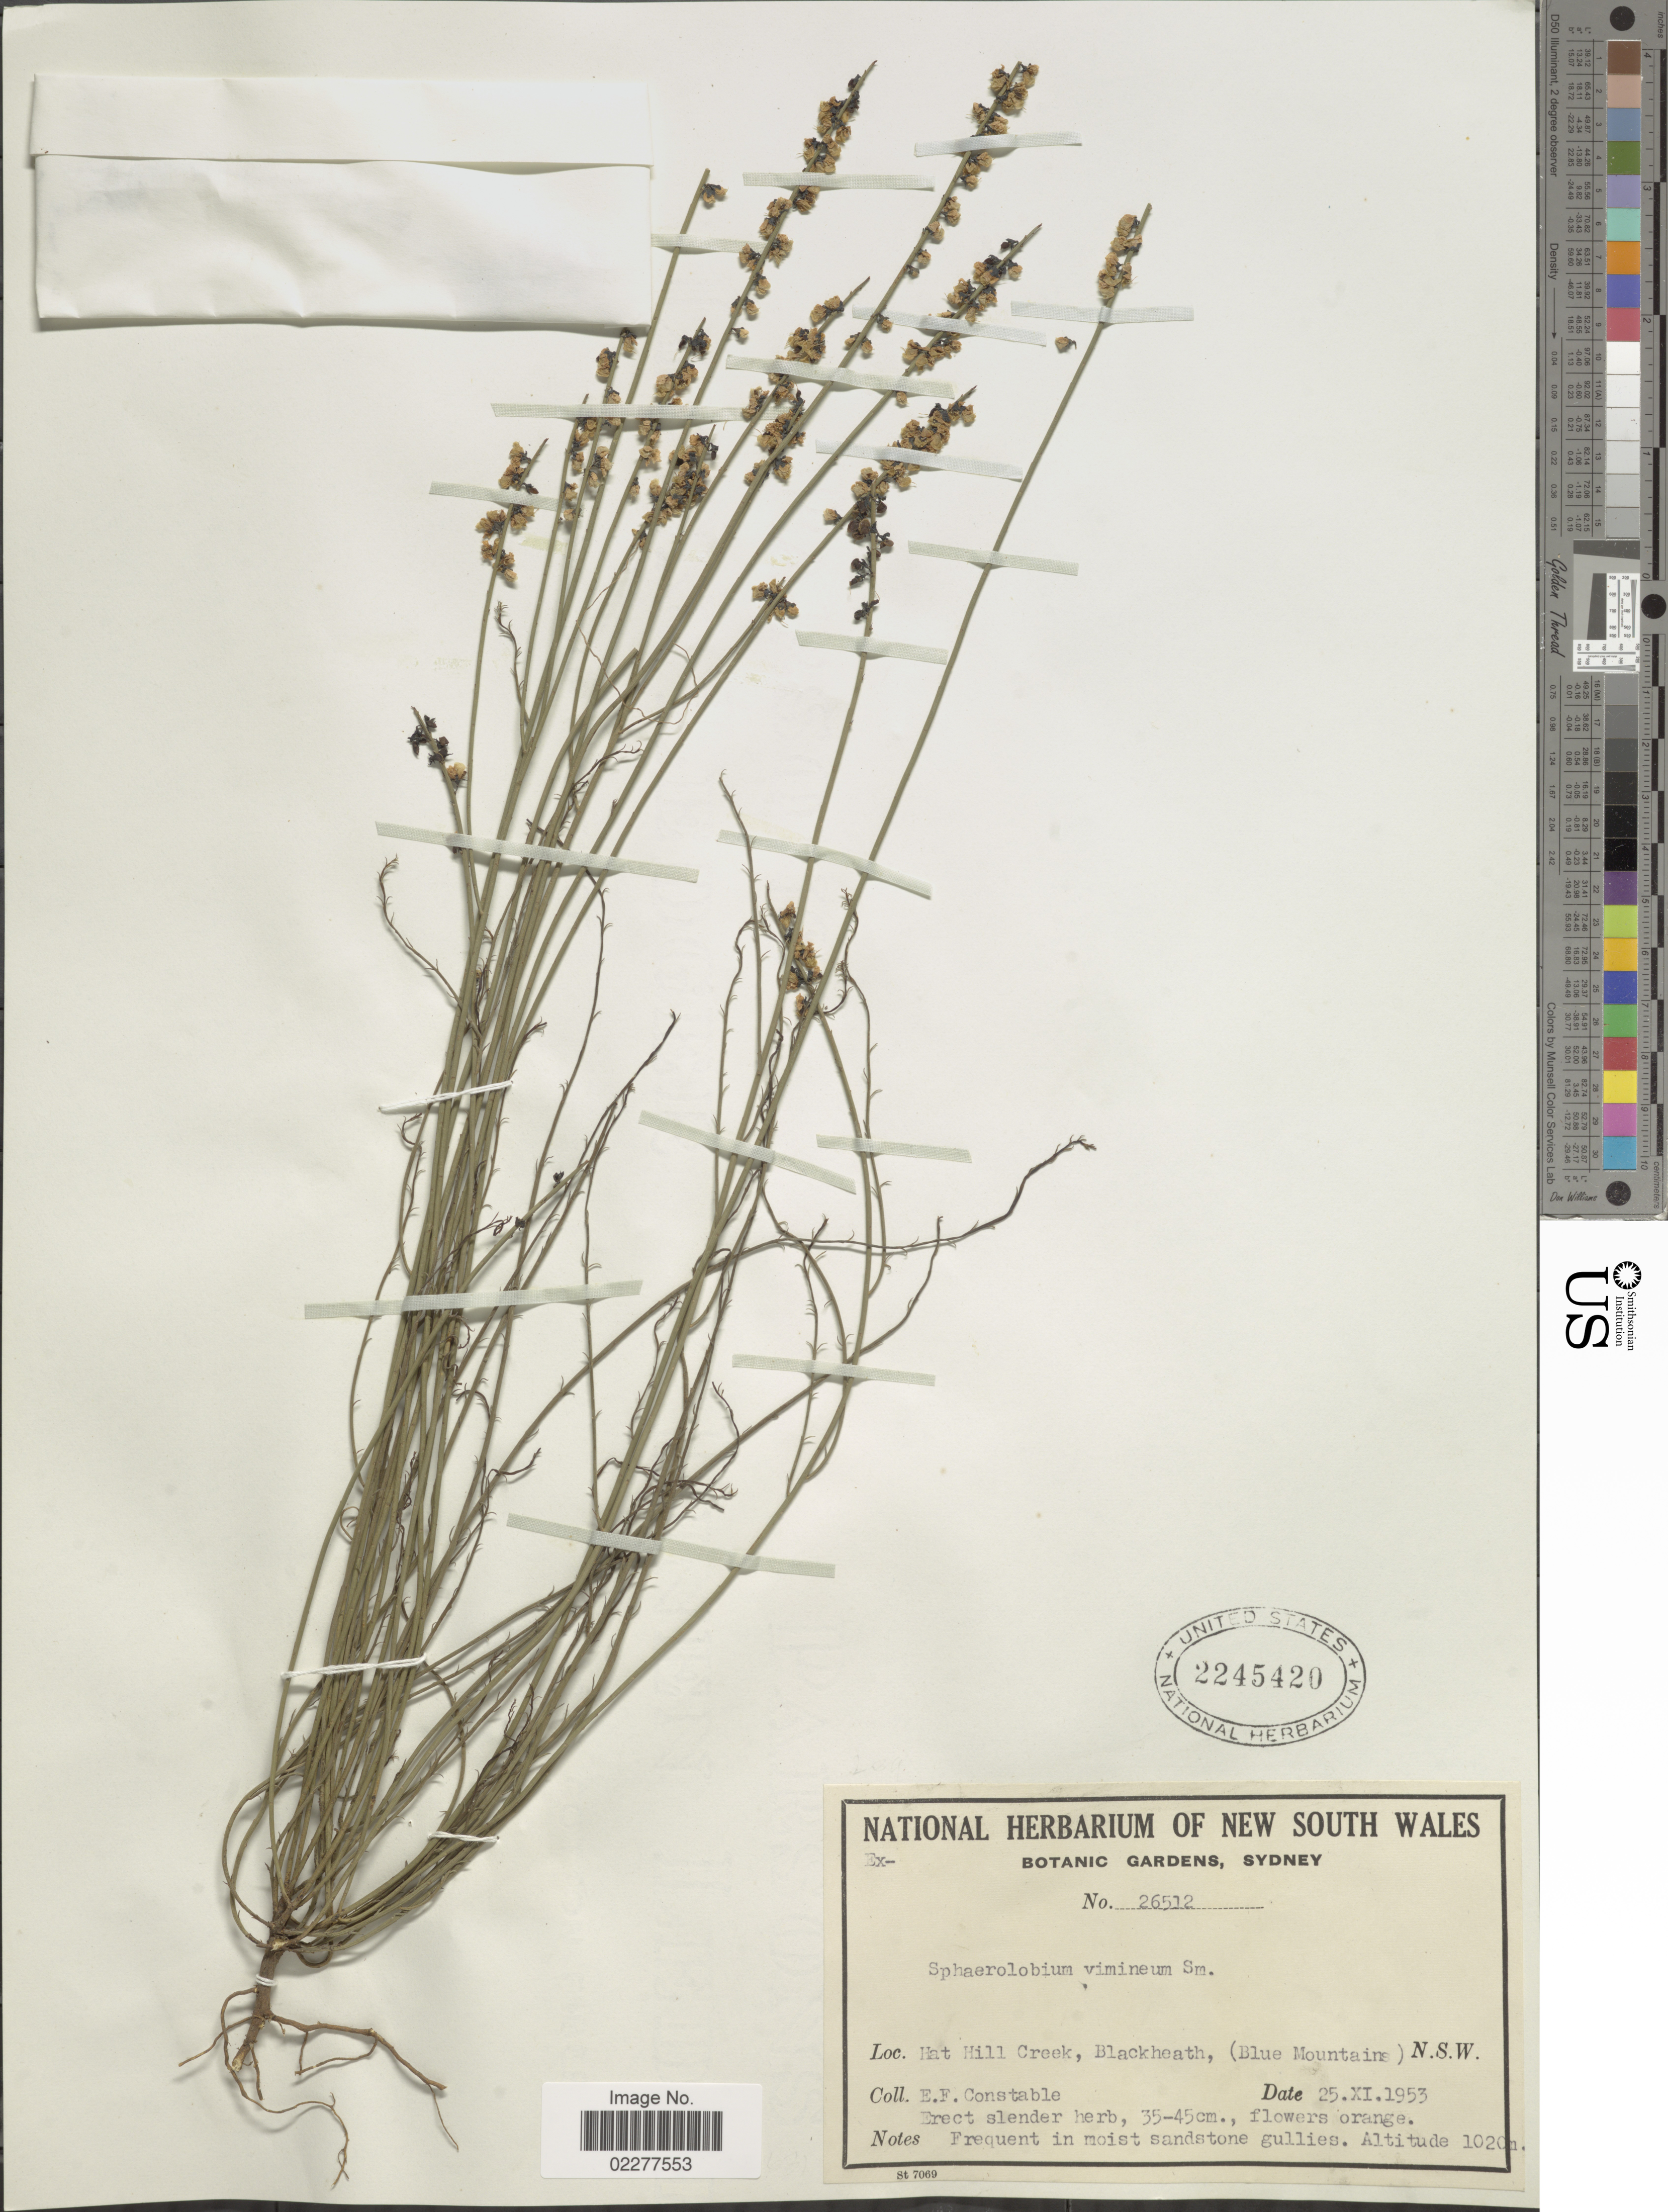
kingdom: Plantae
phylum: Tracheophyta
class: Magnoliopsida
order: Fabales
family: Fabaceae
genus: Sphaerolobium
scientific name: Sphaerolobium vimineum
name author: Sm.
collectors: E. F. Constable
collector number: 26512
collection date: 1953-11-25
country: Australia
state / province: New South Wales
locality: Hat Hill Creek, Blackheath, (Blue Mountains)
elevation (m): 1020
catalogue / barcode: US 2245420